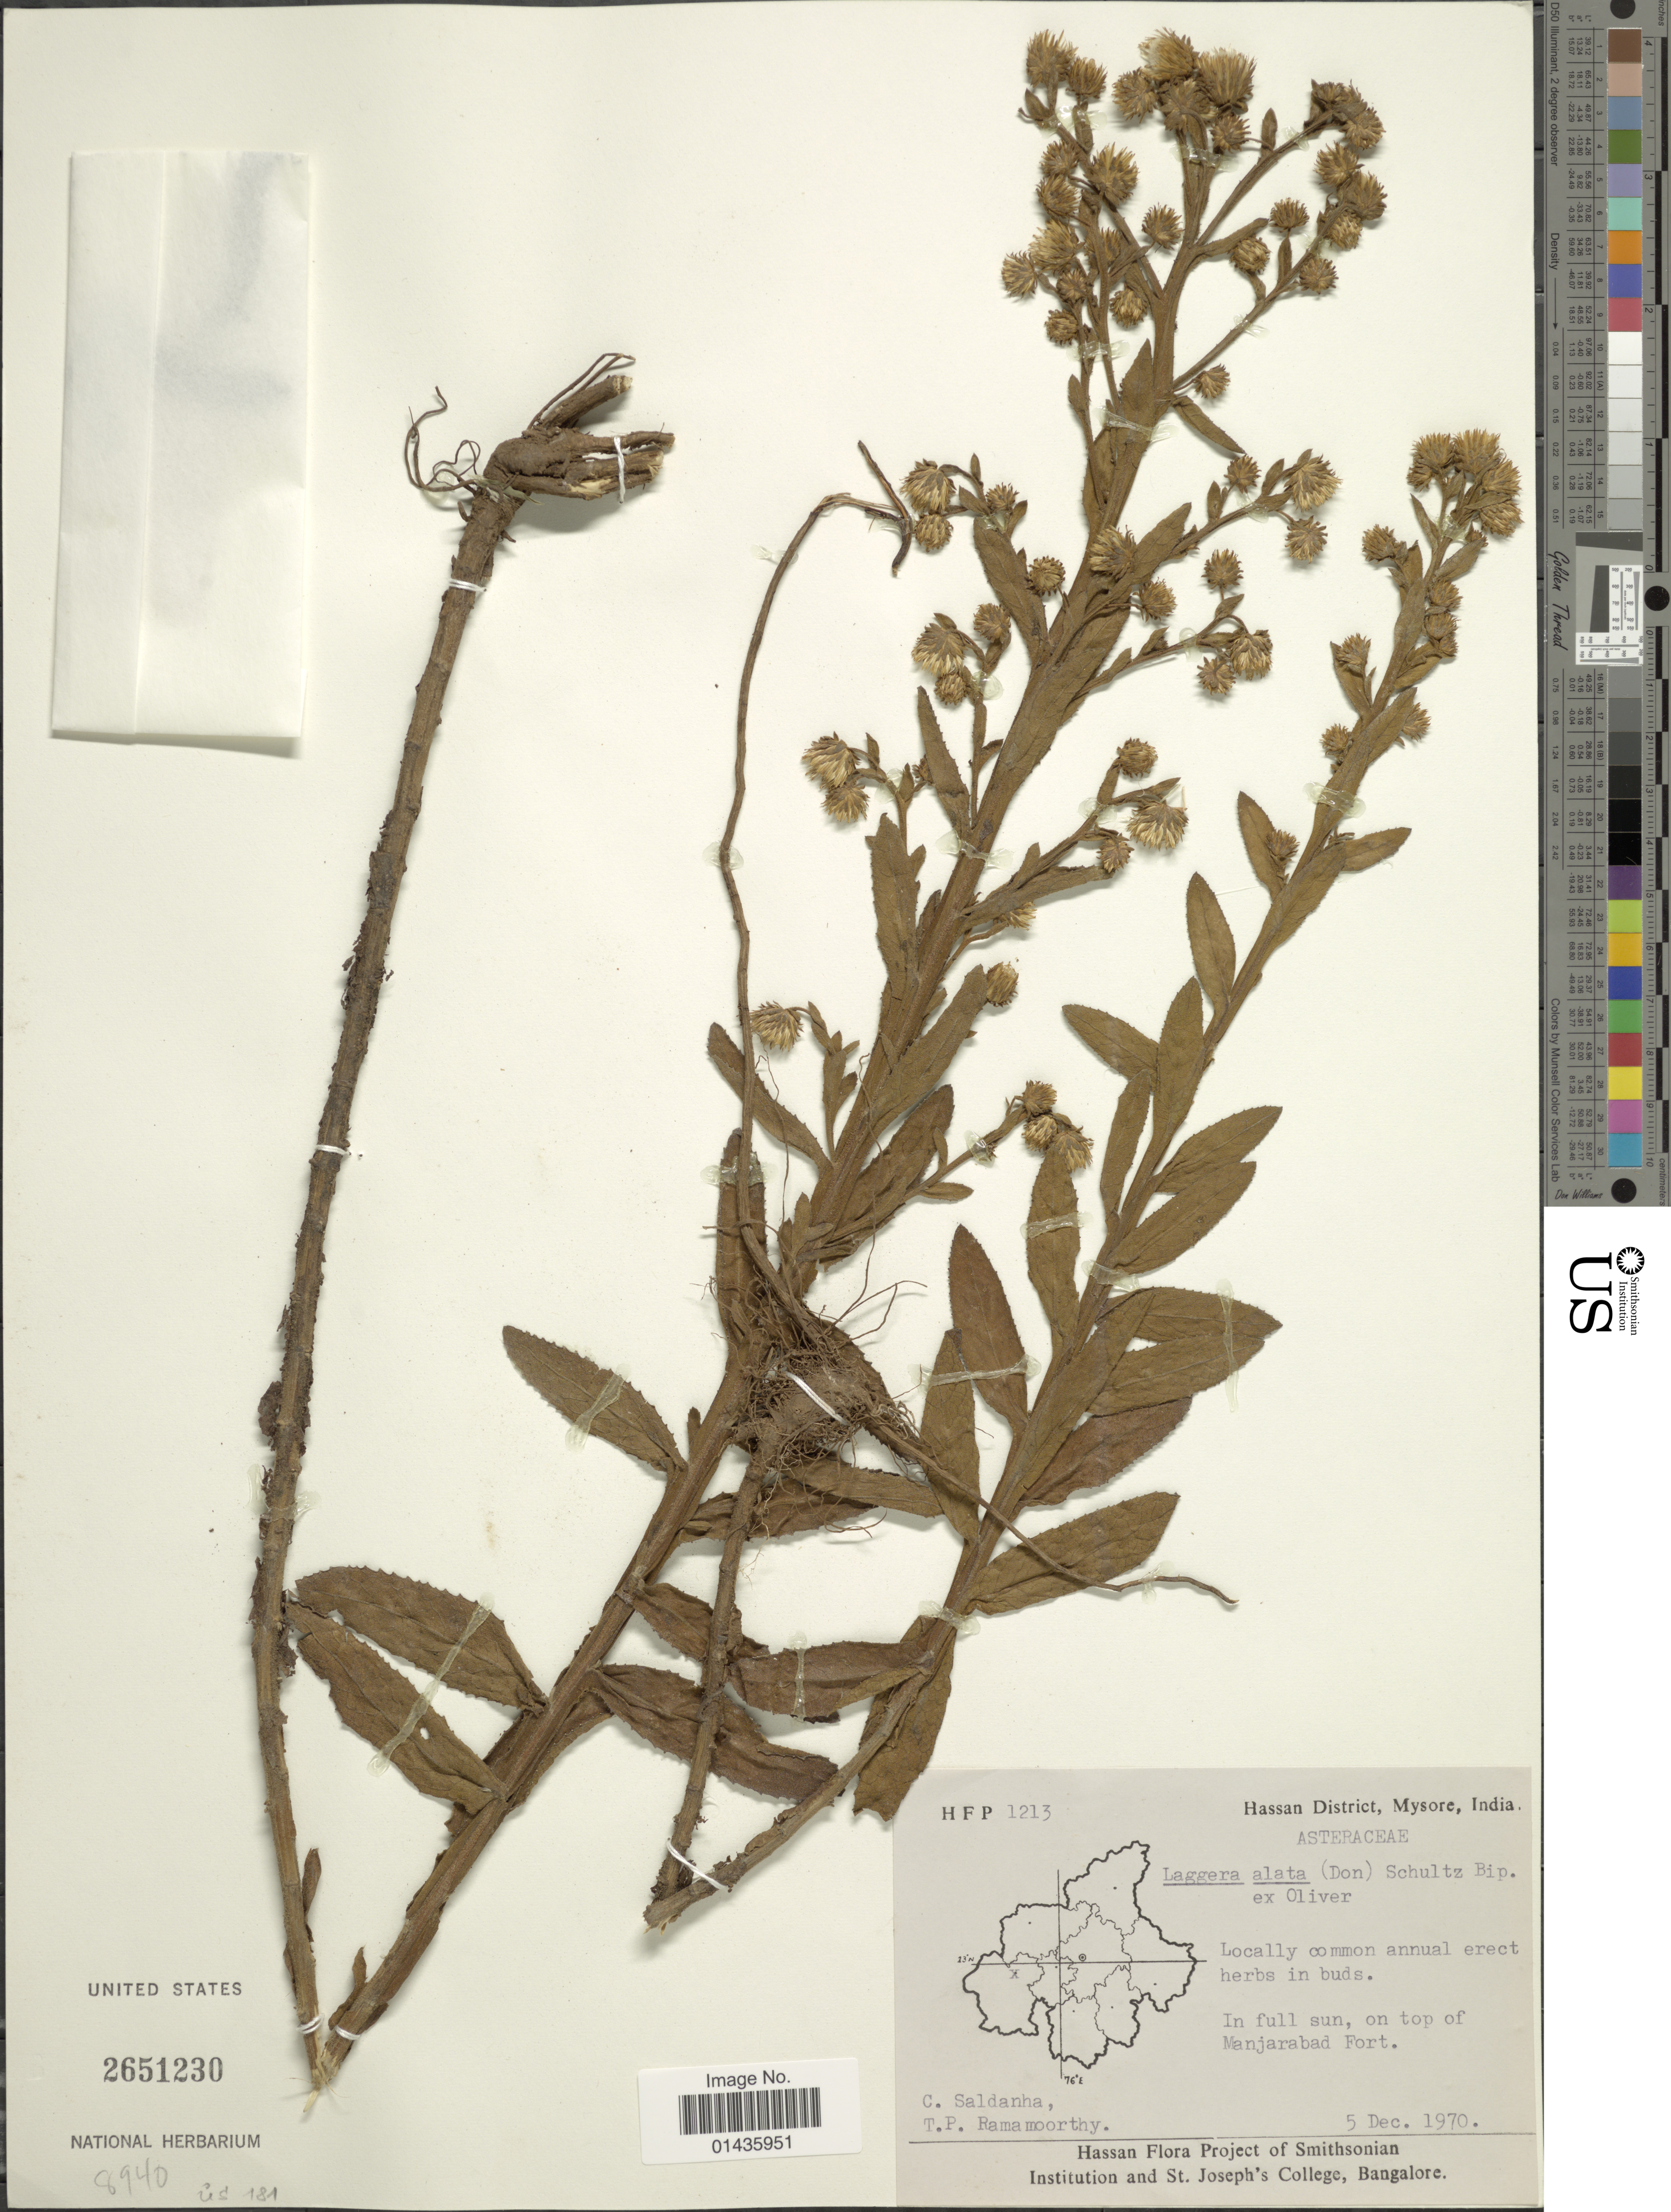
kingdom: Plantae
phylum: Tracheophyta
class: Magnoliopsida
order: Asterales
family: Asteraceae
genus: Laggera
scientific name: Laggera alata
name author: Sch. Bip.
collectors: C. Saldanha & T. P. Ramamoorthy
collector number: HFP1213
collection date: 1970-12-05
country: India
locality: Hassan District, Mysore, on top of Manjarabad Fort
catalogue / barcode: US 2651230